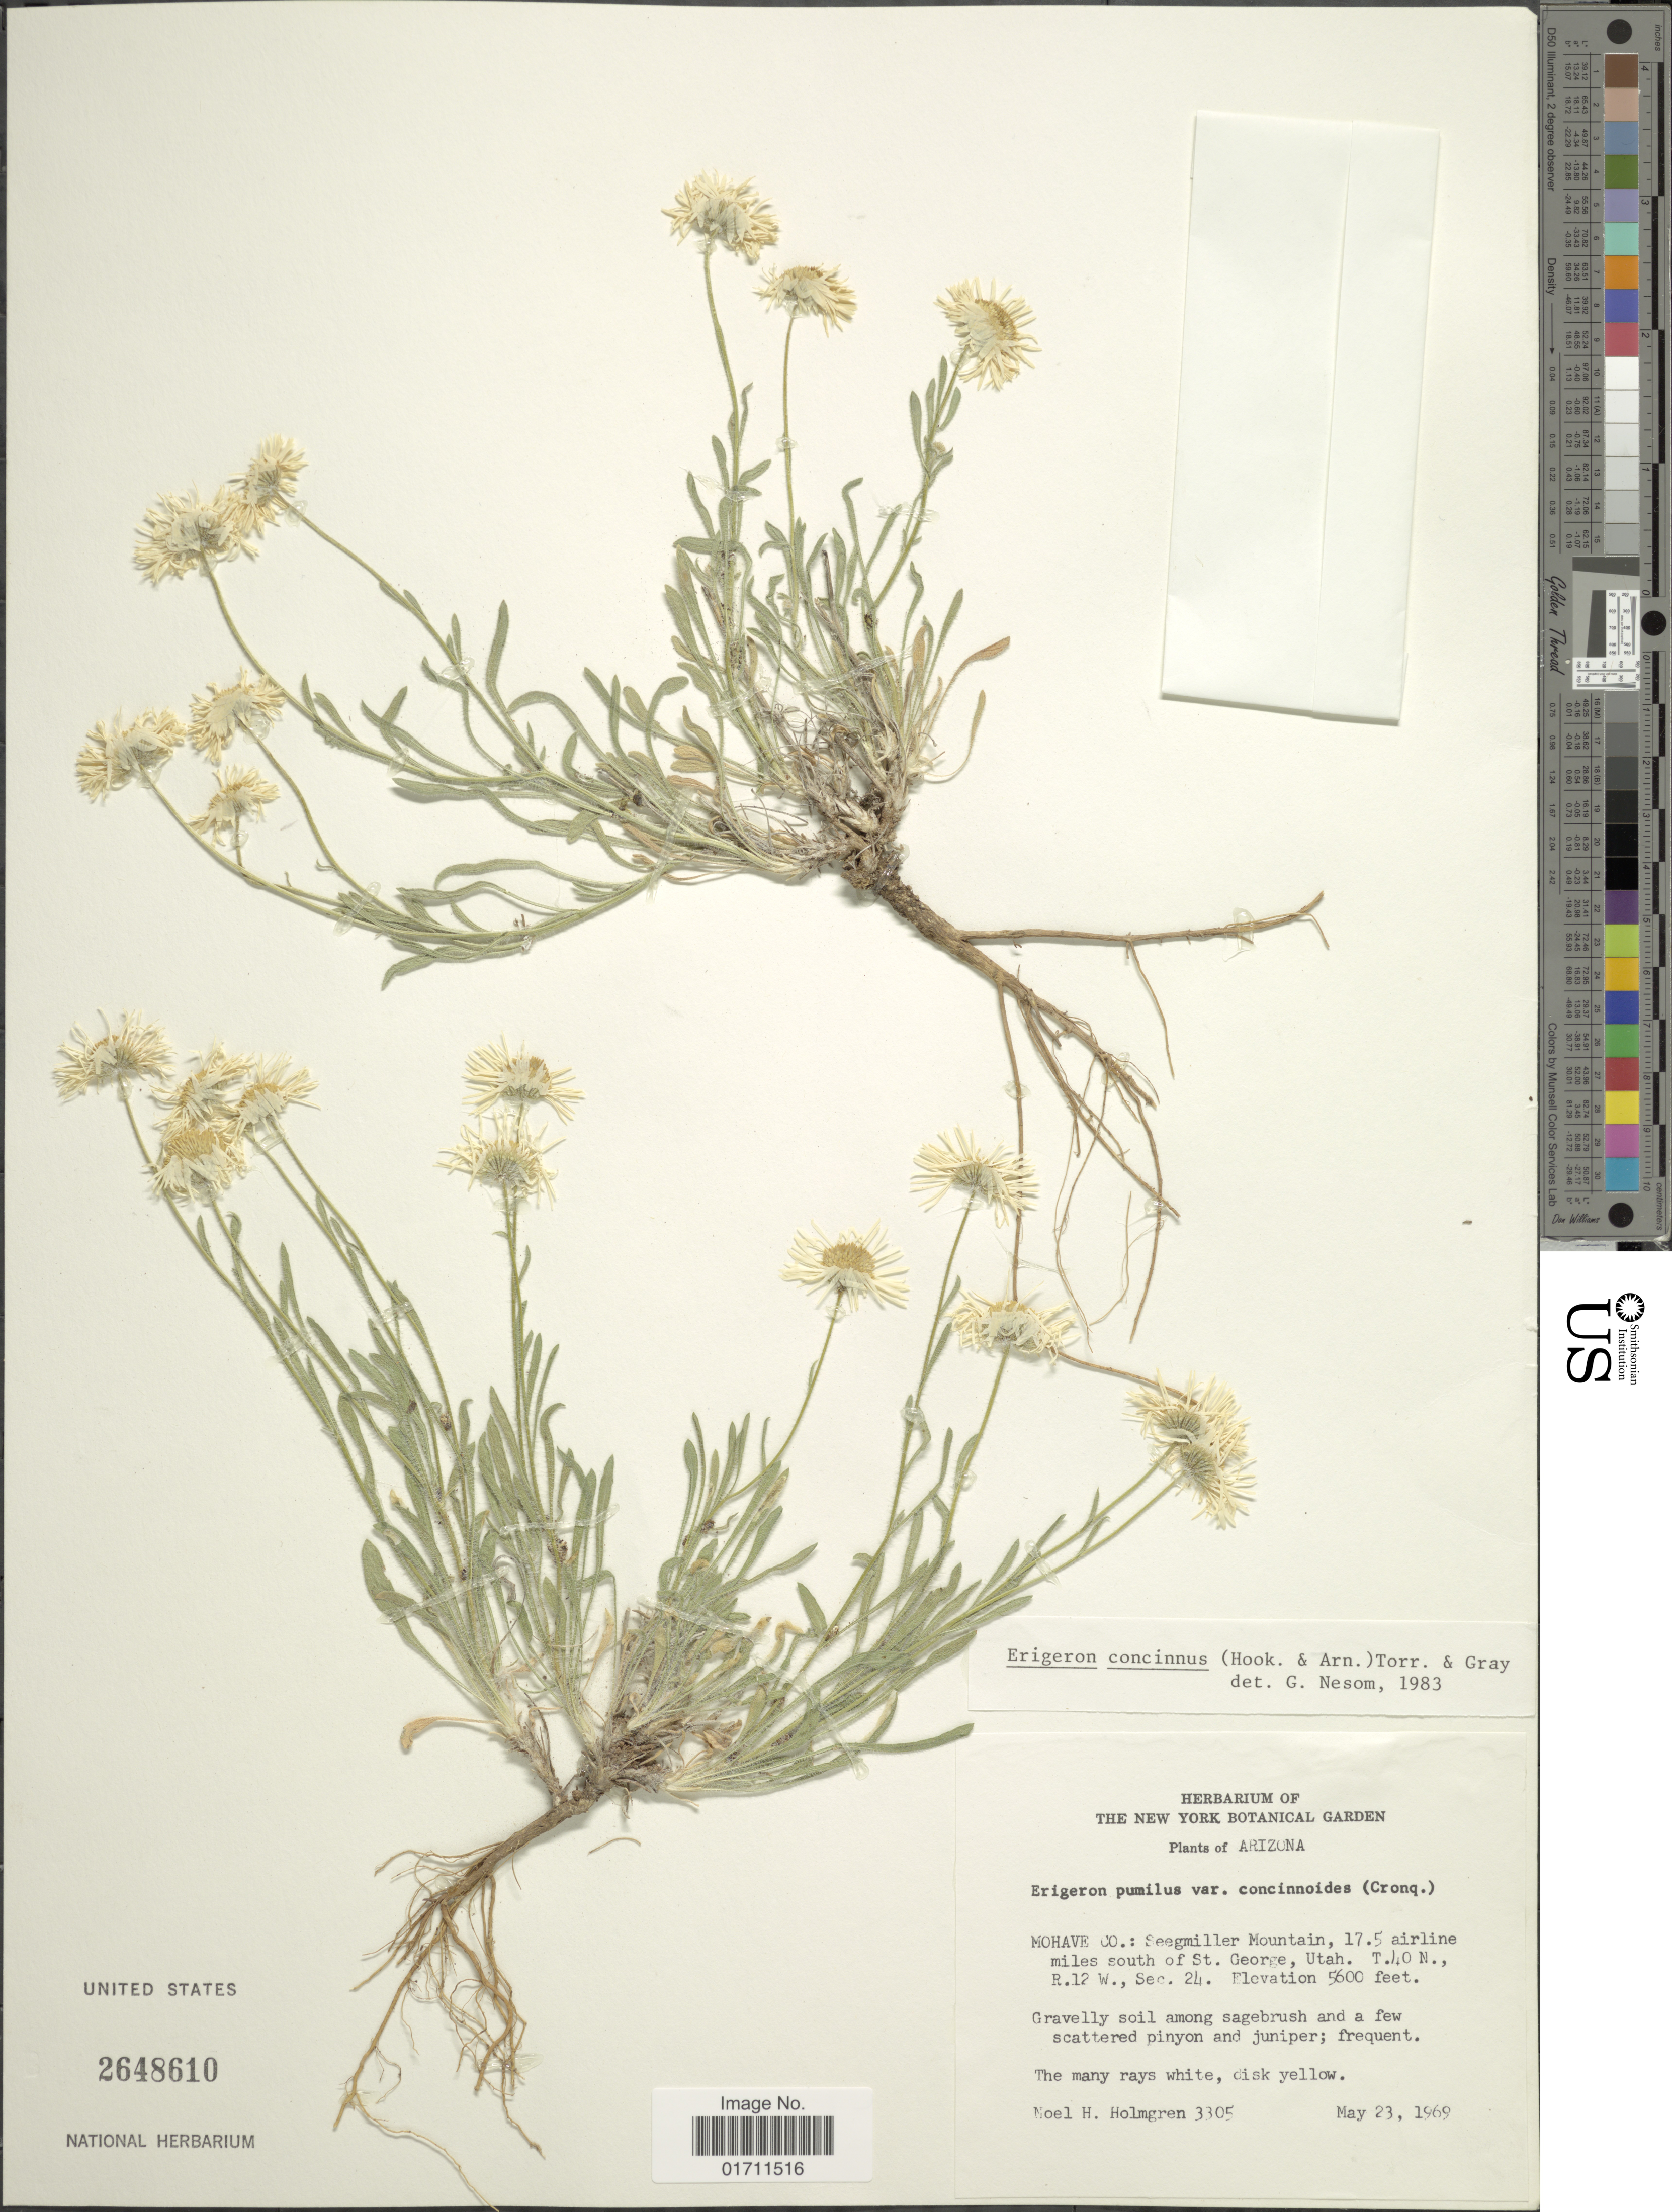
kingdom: Plantae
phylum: Tracheophyta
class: Magnoliopsida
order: Asterales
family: Asteraceae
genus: Erigeron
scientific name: Erigeron concinnus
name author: (Hook. & Arn.) Torr. & A. Gray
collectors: N. H. Holmgren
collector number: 3305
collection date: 1969-05-23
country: United States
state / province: Utah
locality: Mohave Co: Seegmiller Mountain, 17.5 airline miles south of St George. T.40 N., R.12 W., Sec. 24, Arizona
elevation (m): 1707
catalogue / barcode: US 2648610